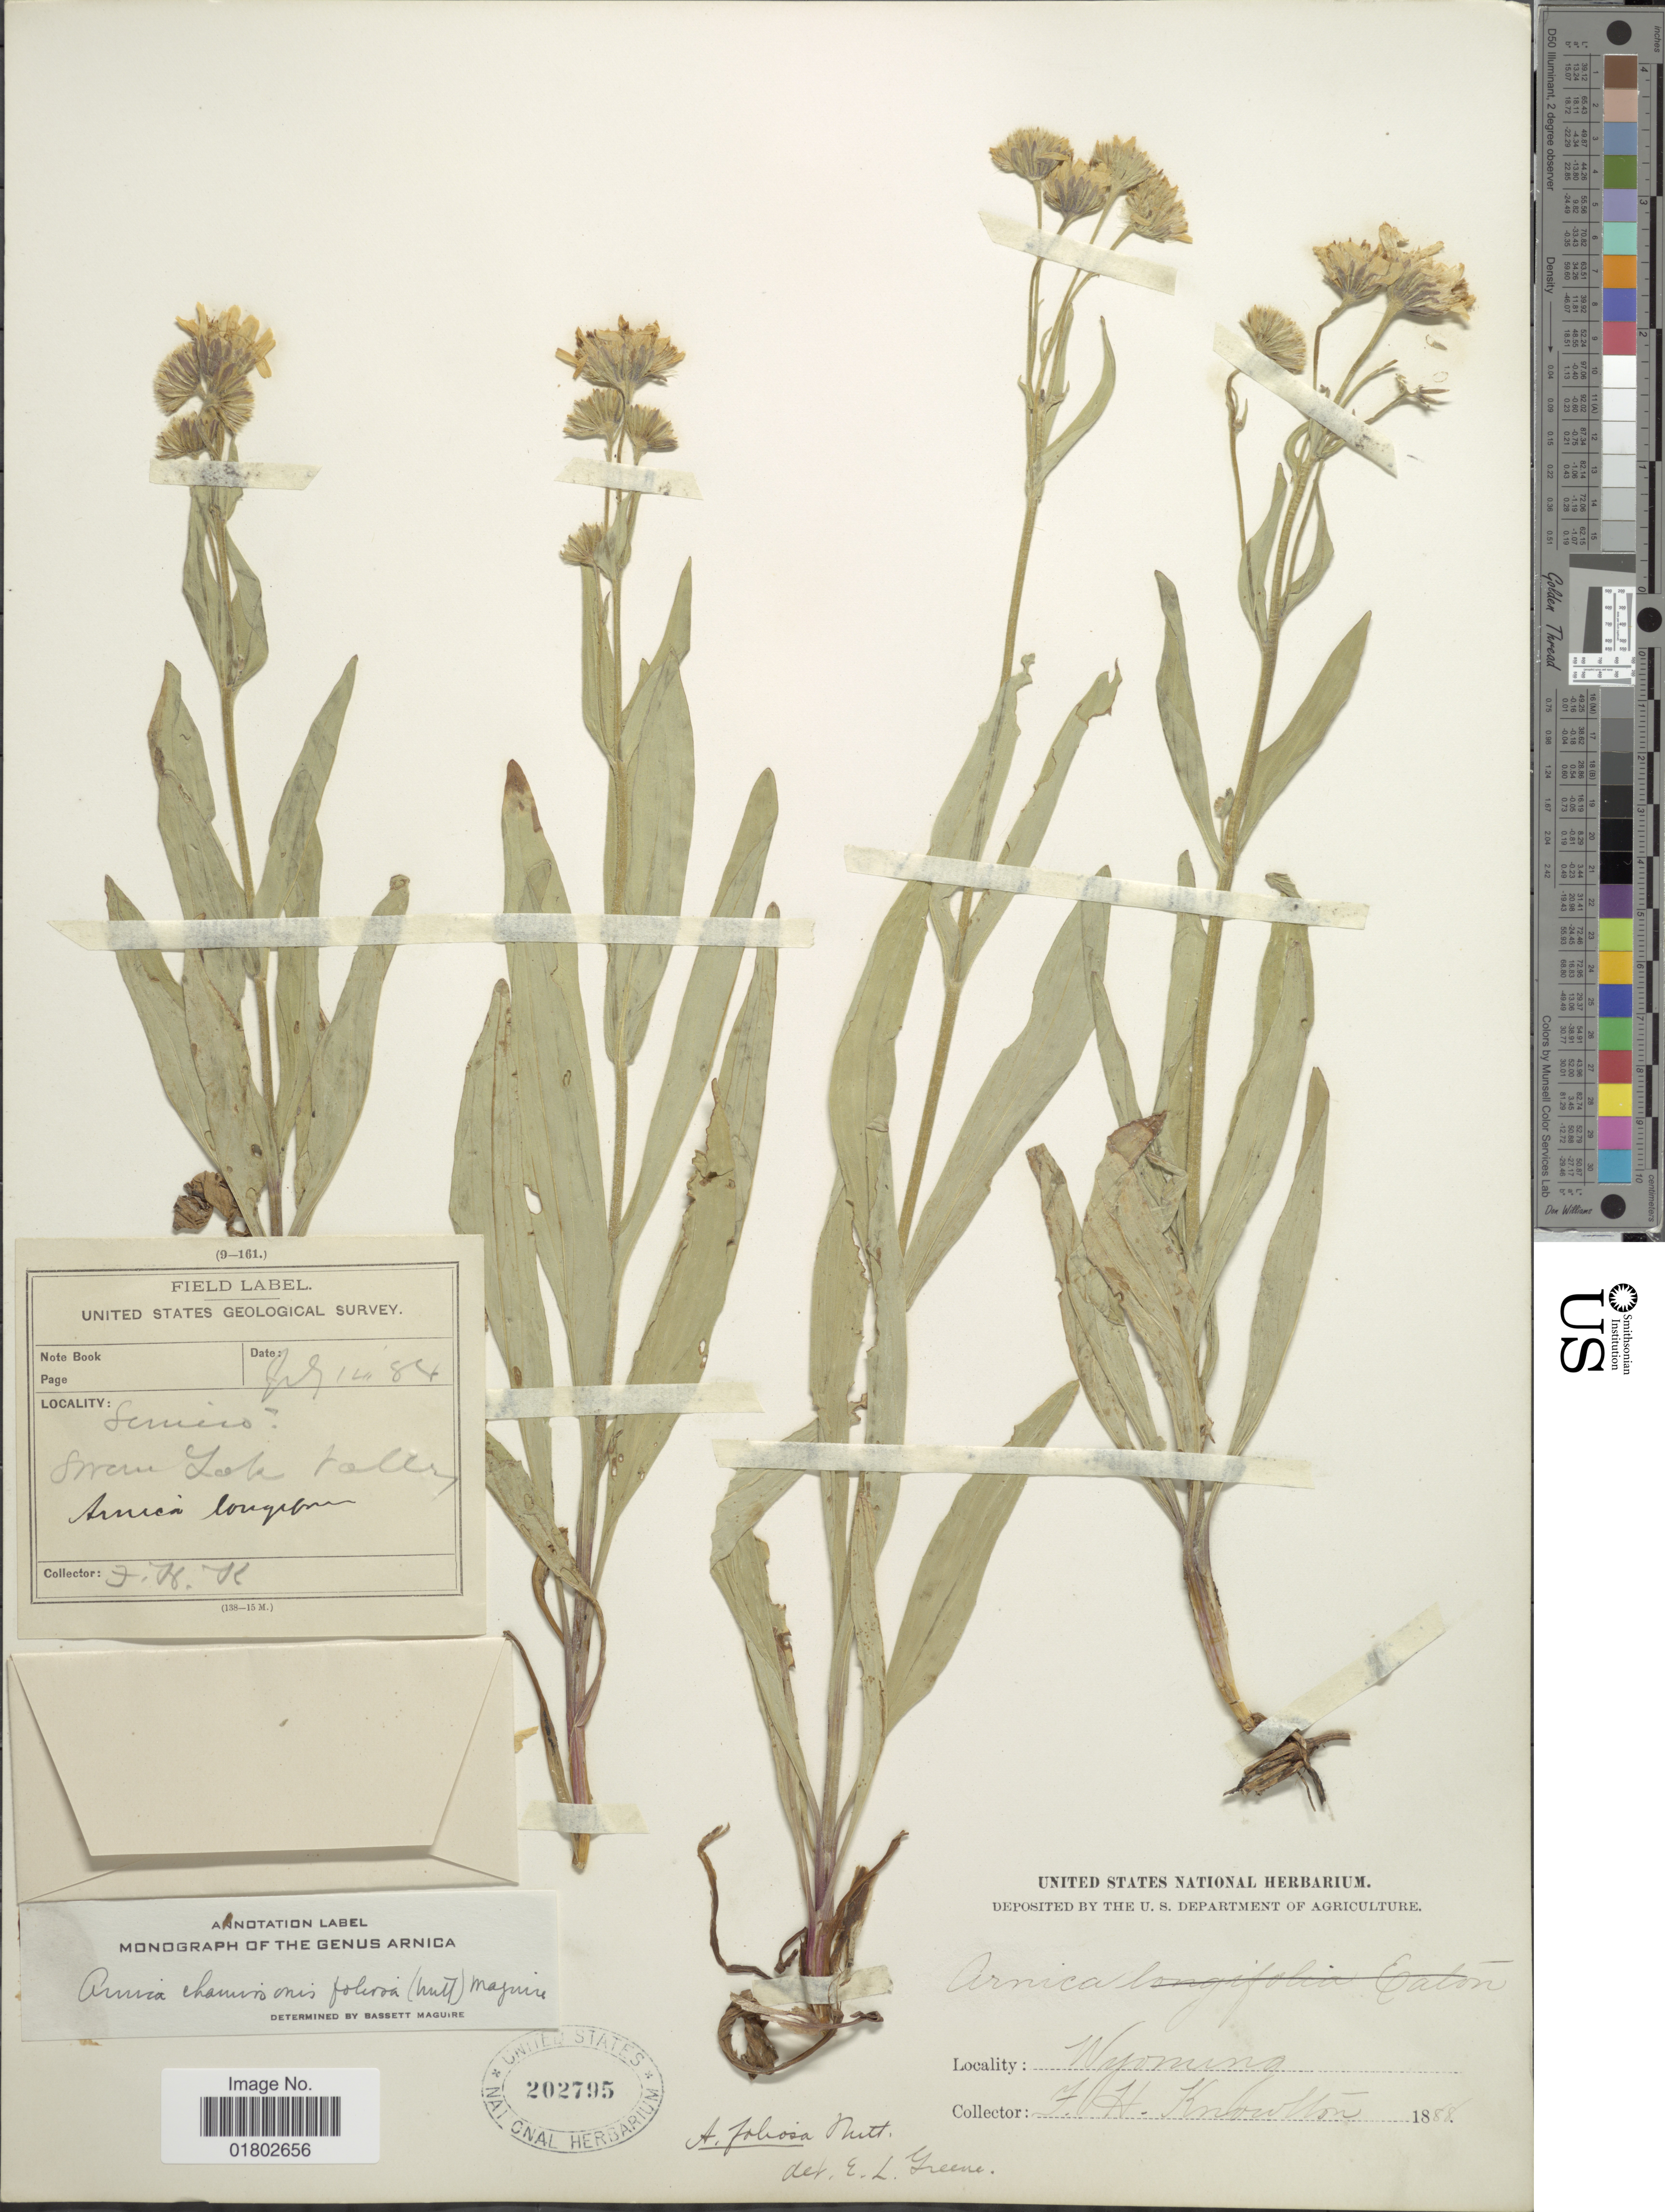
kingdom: Plantae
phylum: Tracheophyta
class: Magnoliopsida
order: Asterales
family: Asteraceae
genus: Arnica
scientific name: Arnica chamissonis subsp. foliosa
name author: (Nutt.) Maguire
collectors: F. H. Knowlton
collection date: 1888-07-11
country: United States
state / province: Wyoming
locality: Swan Lake Valley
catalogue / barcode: US 202795